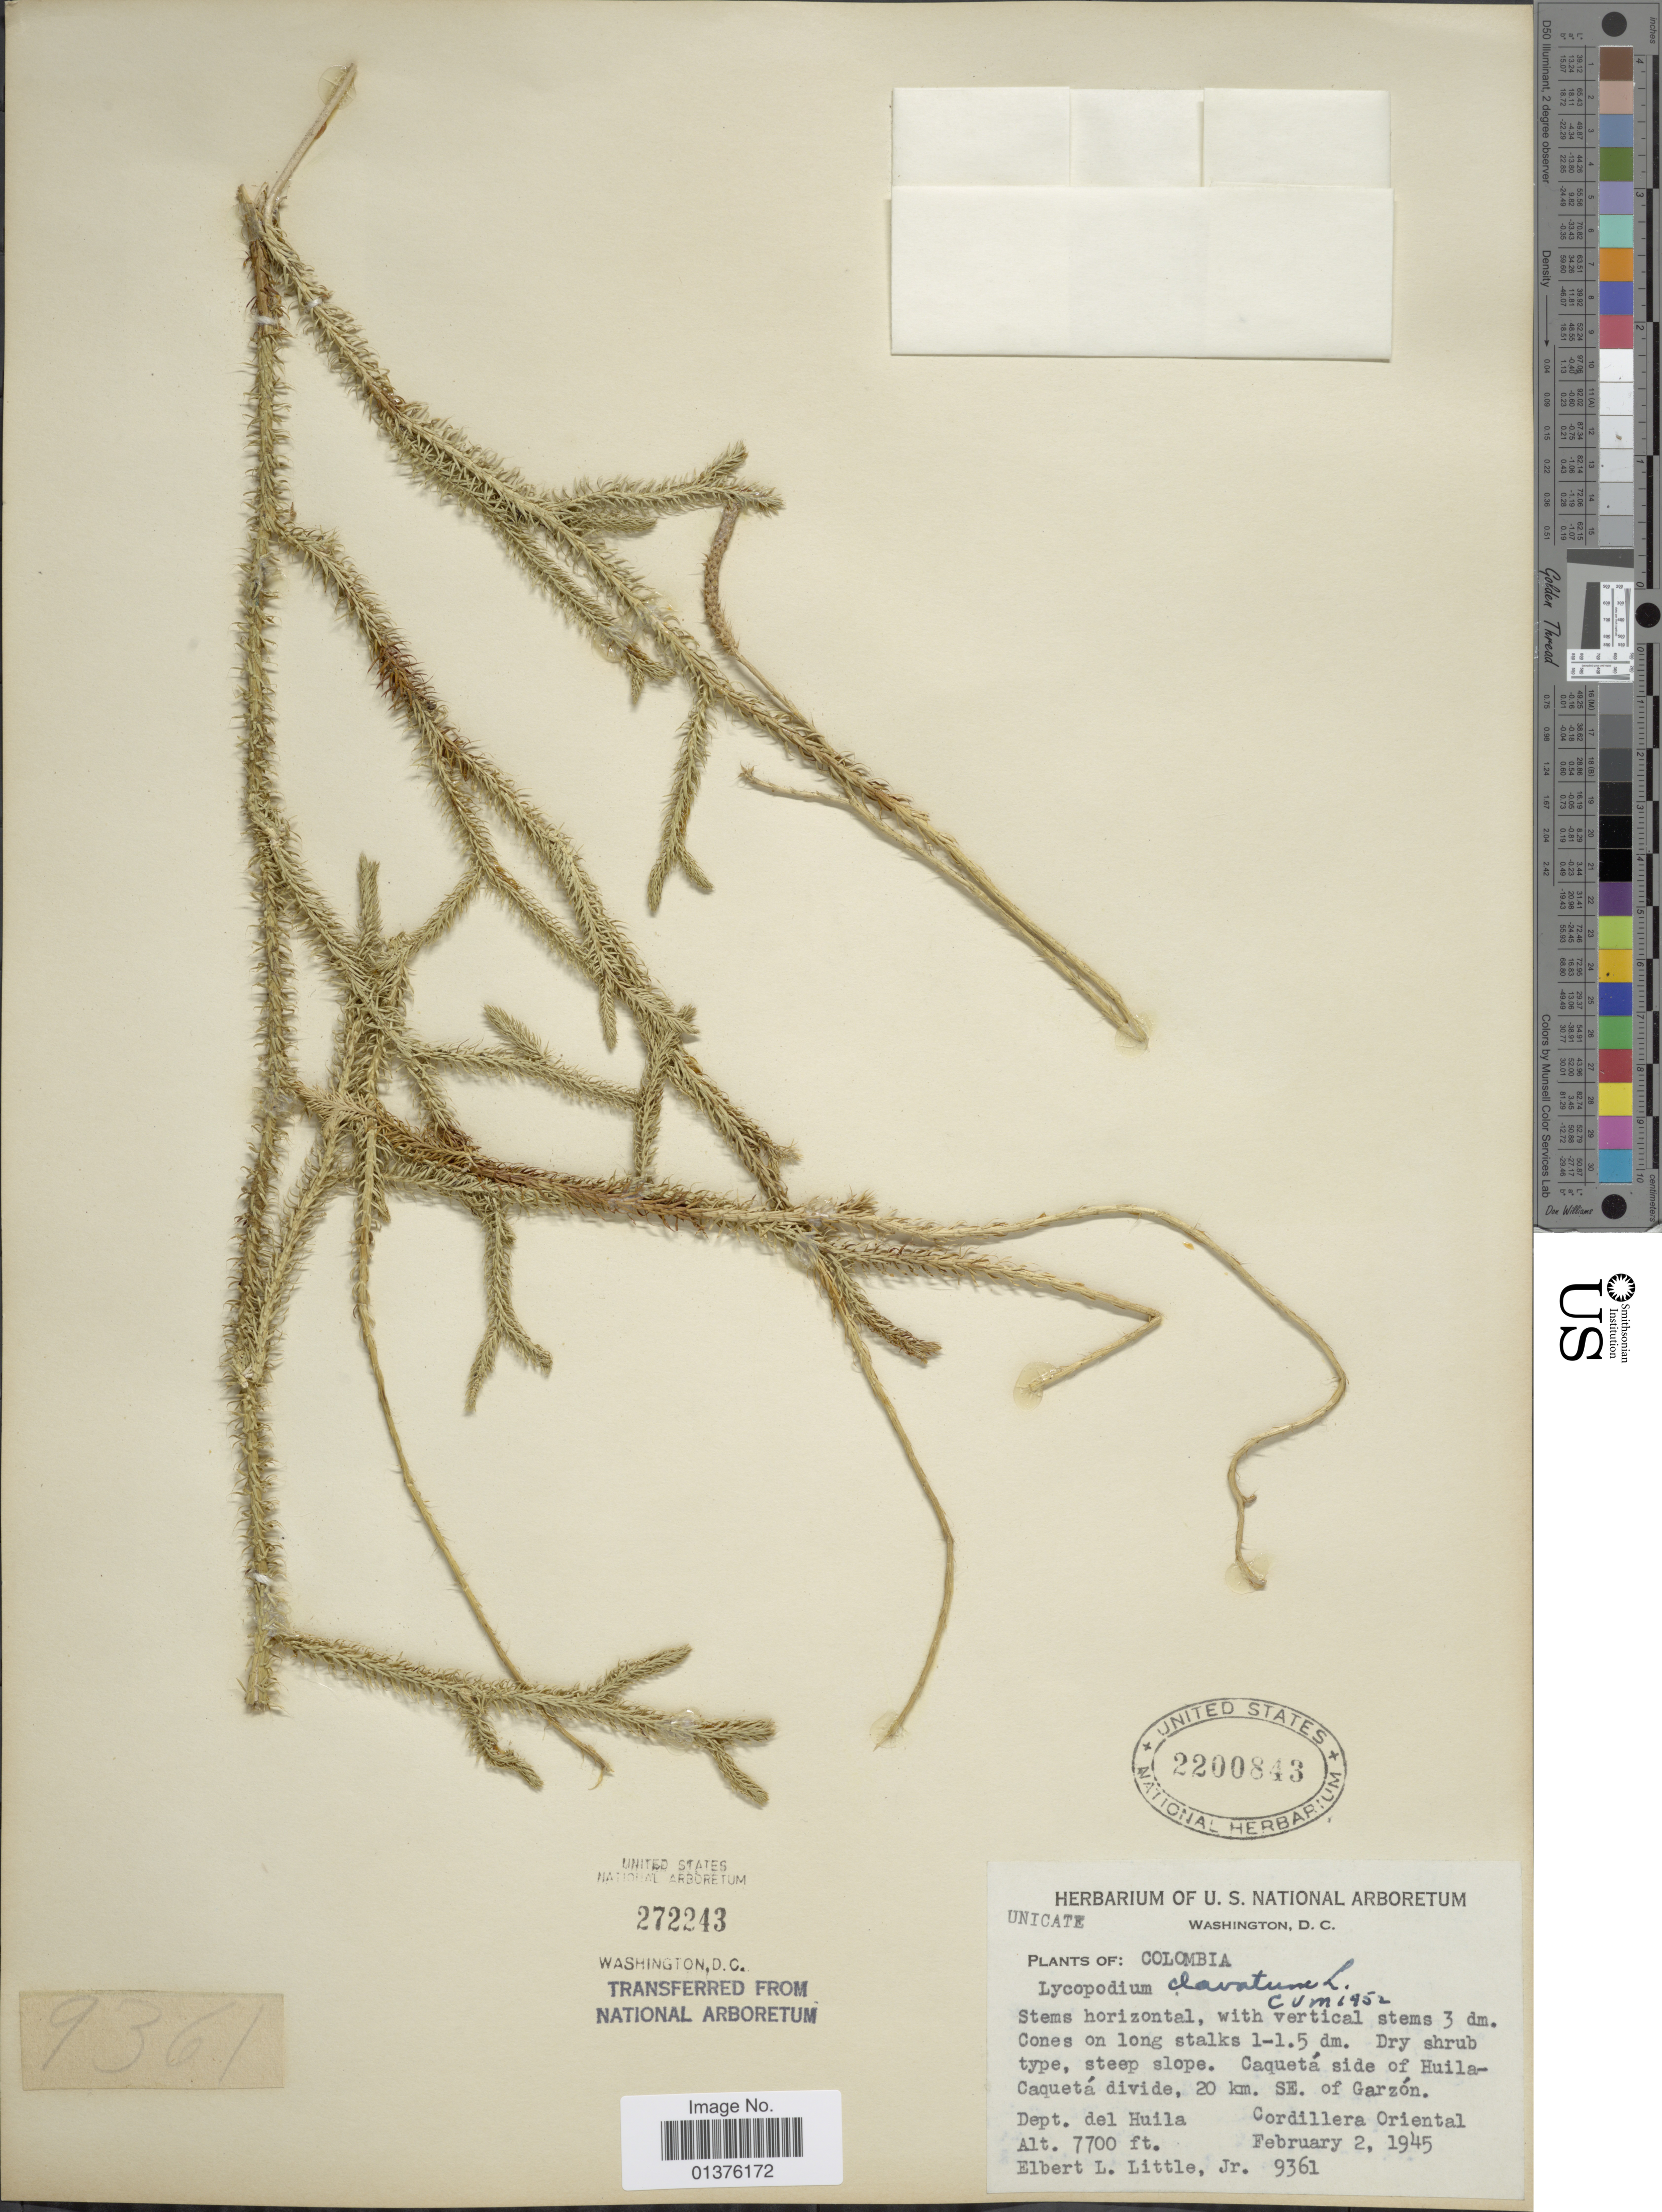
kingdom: Plantae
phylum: Tracheophyta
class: Lycopodiopsida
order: Lycopodiales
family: Lycopodiaceae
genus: Lycopodium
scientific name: Lycopodium clavatum subsp. clavatum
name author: L.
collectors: E. L. Little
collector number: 9361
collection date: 1945-02-02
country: Colombia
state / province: Caquetá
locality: Caqueta side of Huila Caqueta divide, 20 km SE of Garzón. Dept. del Huila, Cordillera Oriental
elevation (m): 2347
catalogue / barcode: US 2200843